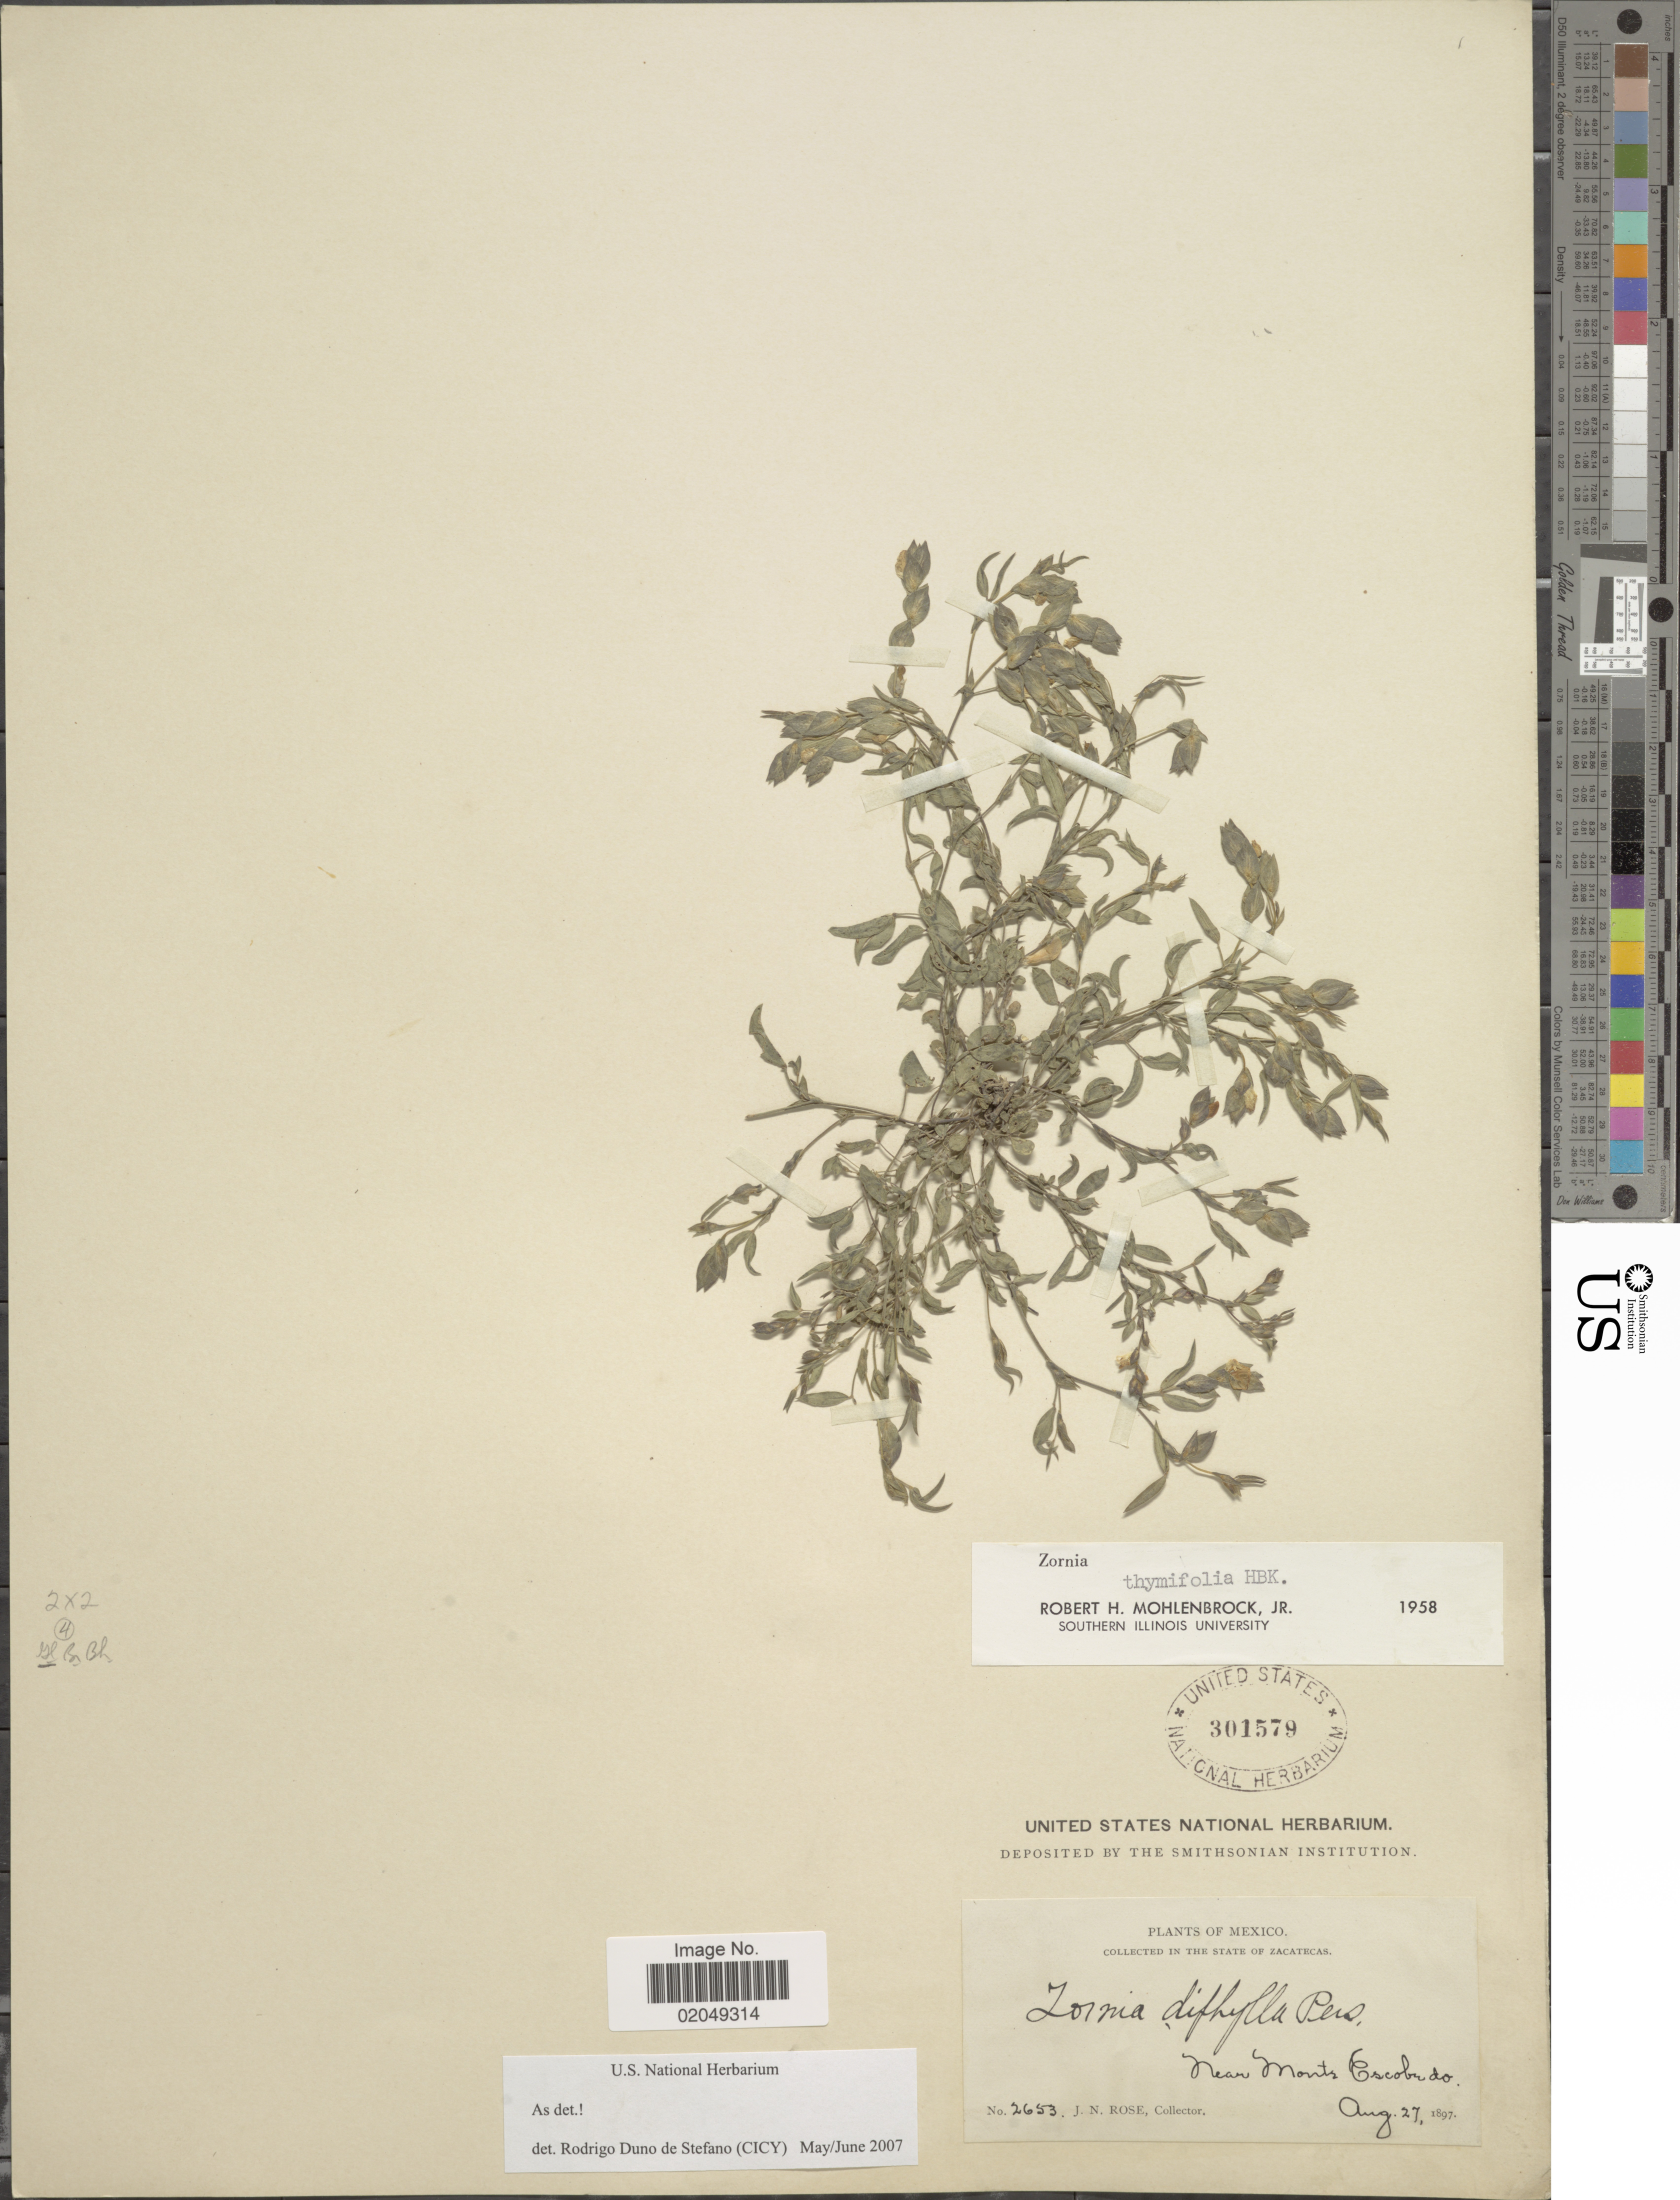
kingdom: Plantae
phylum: Tracheophyta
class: Magnoliopsida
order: Fabales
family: Fabaceae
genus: Zornia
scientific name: Zornia thymifolia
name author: Kunth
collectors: J. N. Rose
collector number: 2653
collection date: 1897-08-27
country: Mexico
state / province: Zacatecas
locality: Near Monte Escobedo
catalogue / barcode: US 301579